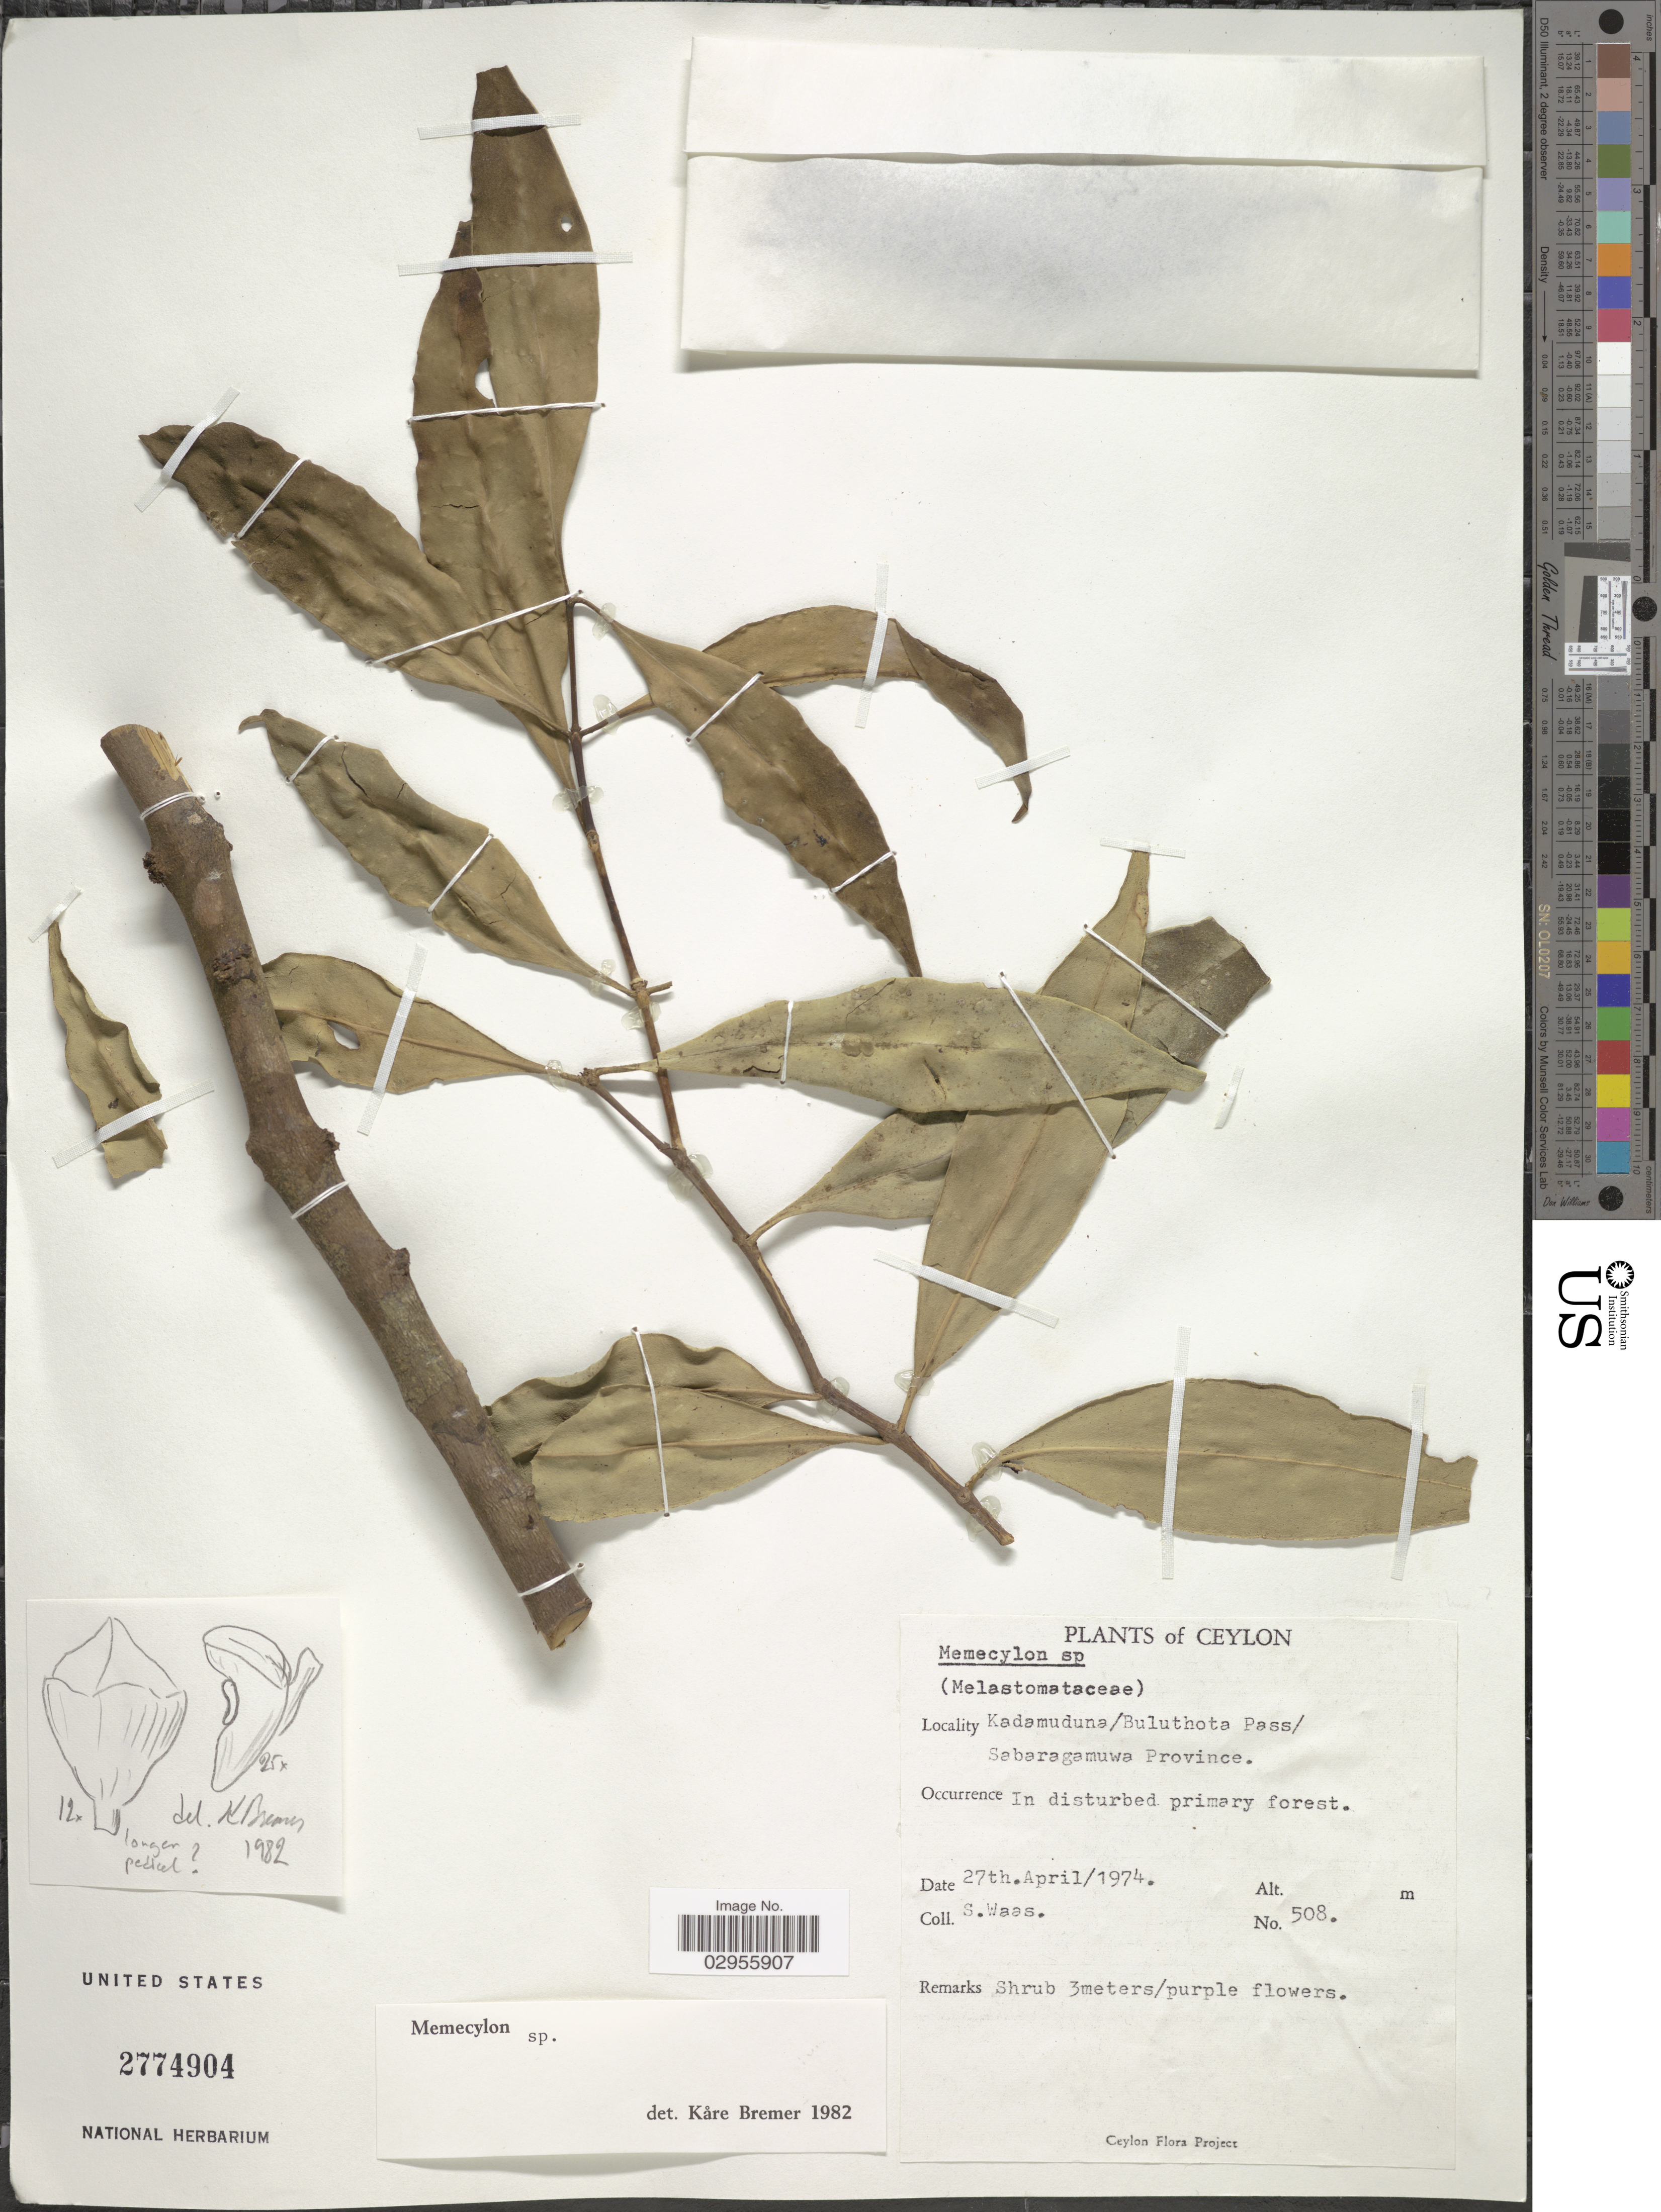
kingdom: Plantae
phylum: Tracheophyta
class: Magnoliopsida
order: Myrtales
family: Melastomataceae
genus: Memecylon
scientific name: Memecylon sp.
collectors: S. Waas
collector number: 508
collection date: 1974-04-27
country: Sri Lanka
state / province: Sabaragamuwa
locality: Ceylon. Kadamuduna/ Buluthota Pass.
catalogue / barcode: US 2774904